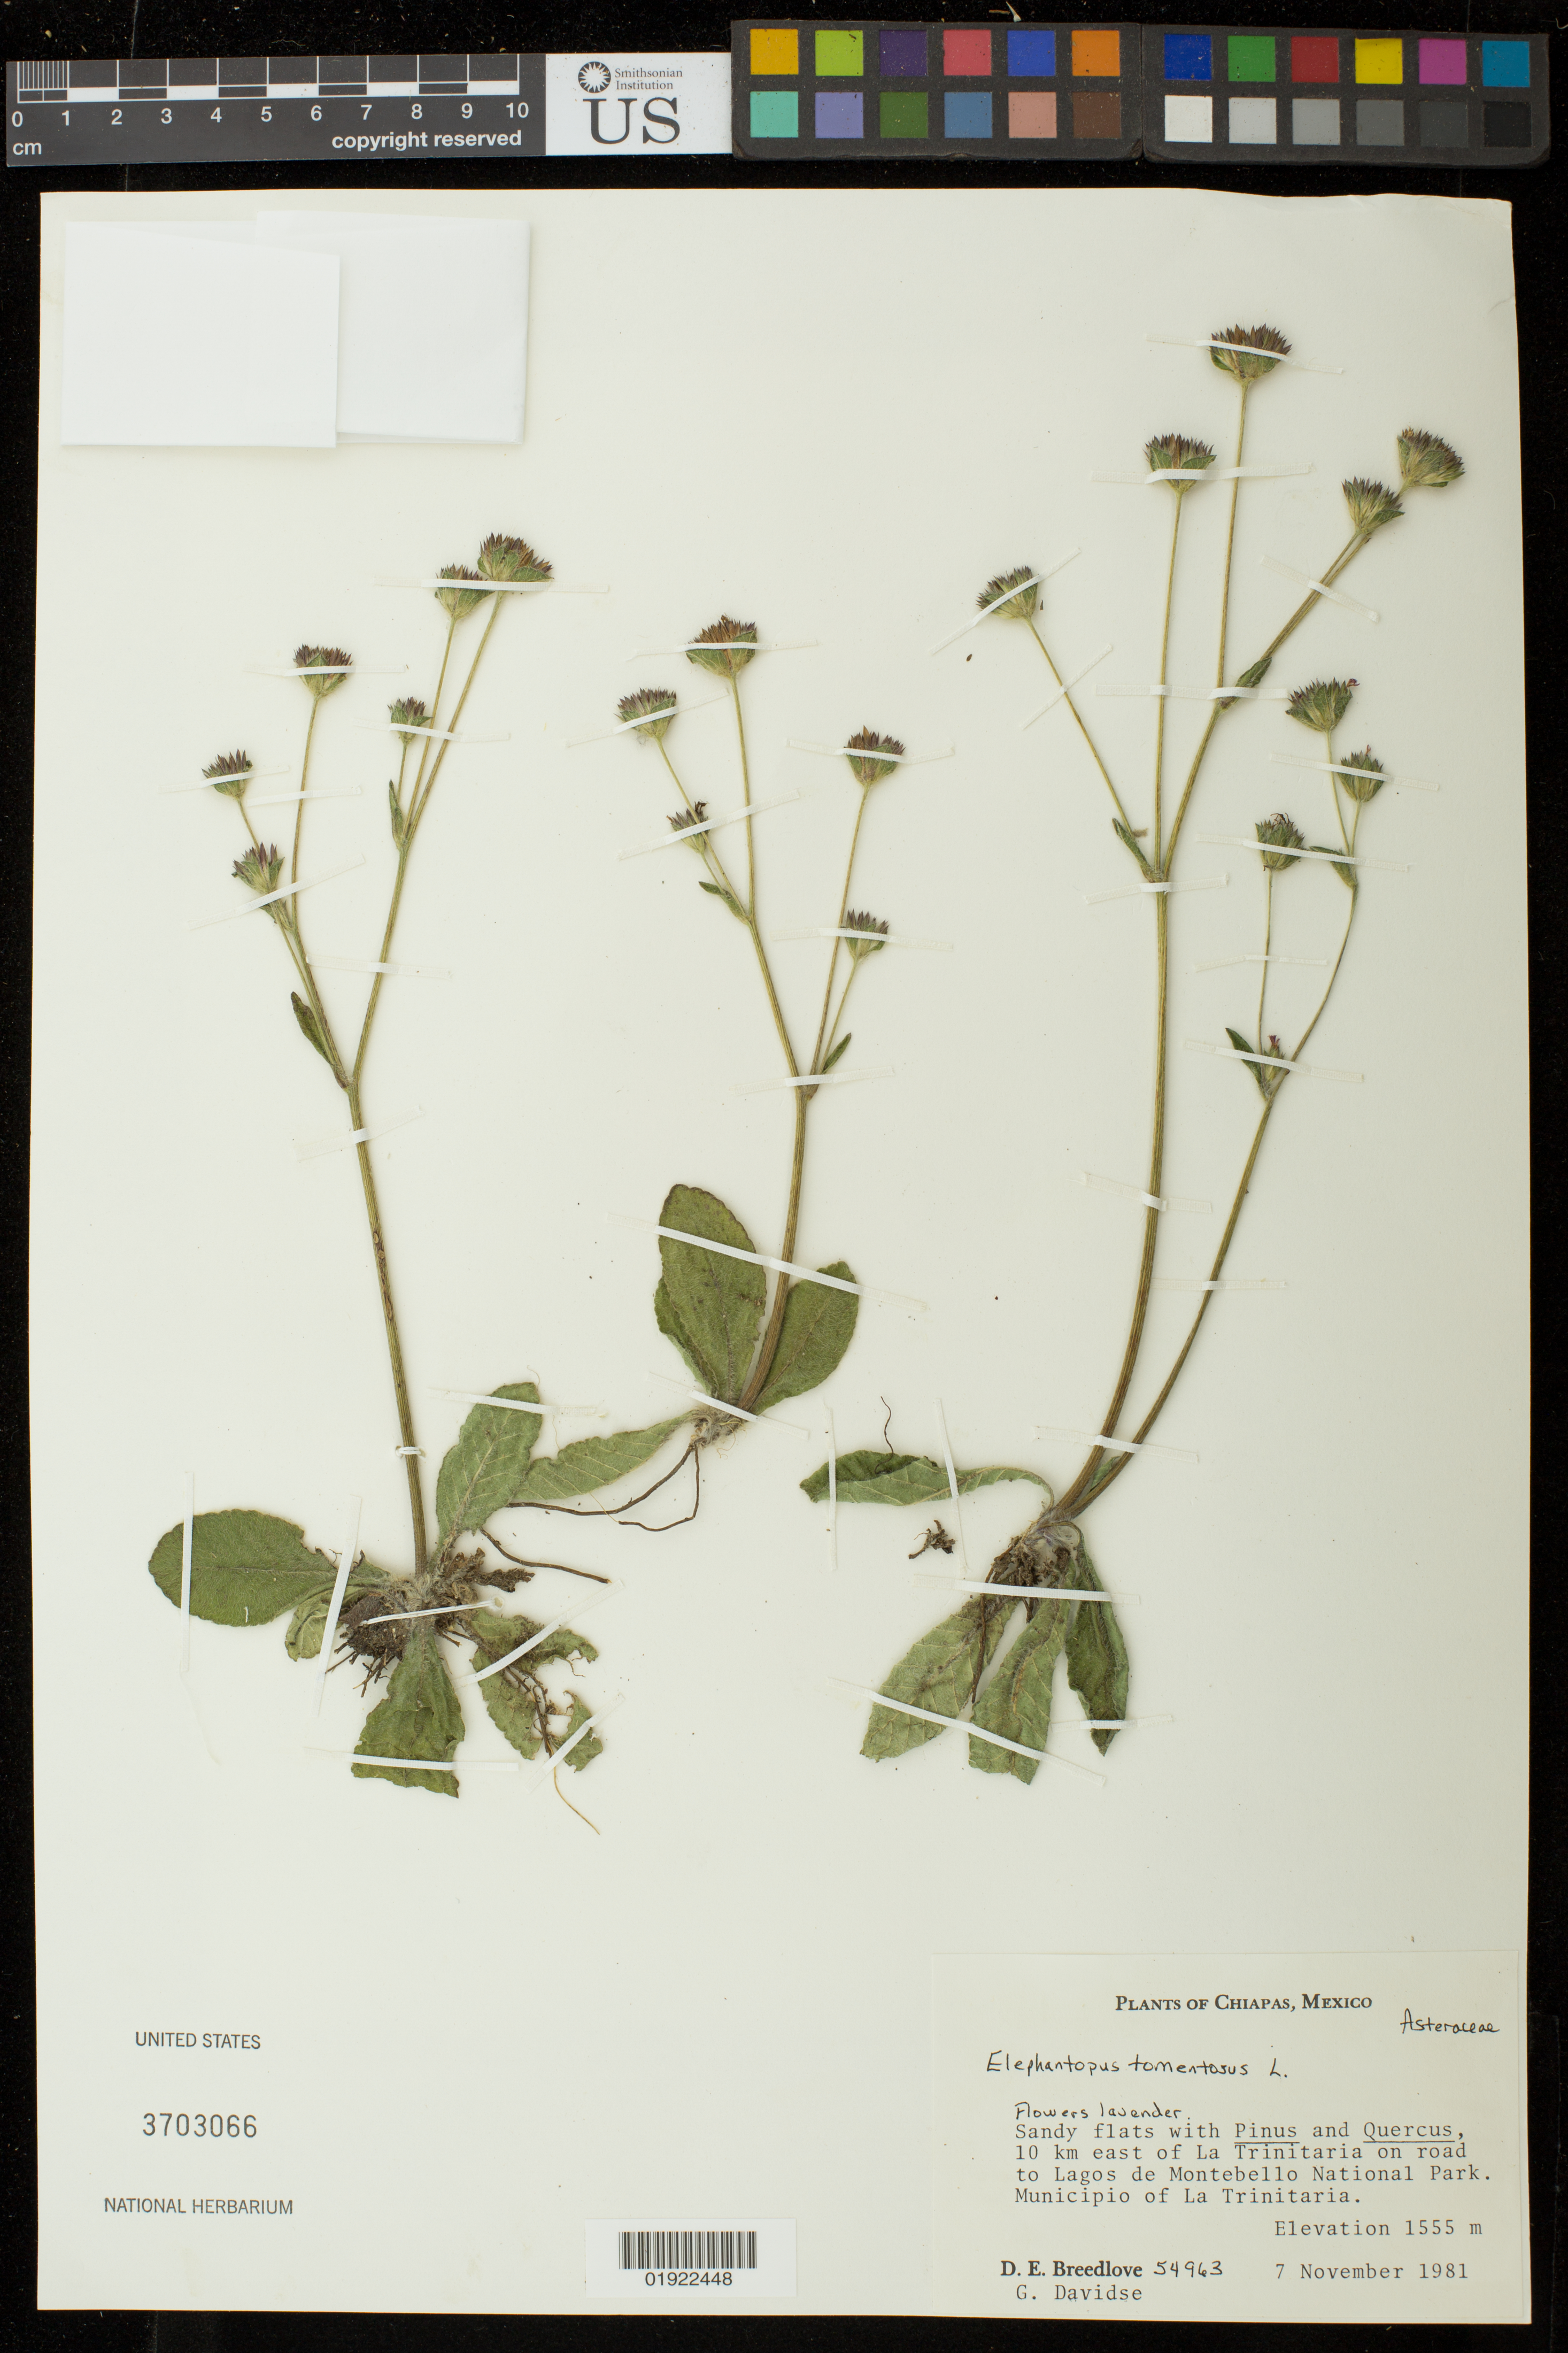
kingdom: Plantae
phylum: Tracheophyta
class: Magnoliopsida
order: Asterales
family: Asteraceae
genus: Elephantopus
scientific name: Elephantopus tomentosus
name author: L.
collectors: D. E. Breedlove & G. Davidse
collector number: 54963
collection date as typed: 7 November 1981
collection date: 1981-11-07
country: Mexico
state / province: Chiapas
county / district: La Trinitaria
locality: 10 km east of la Trinitaria on road to Lagos de Montebello National Park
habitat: sandy flats with Pinus and Quercus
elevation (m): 1555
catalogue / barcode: US 3703066